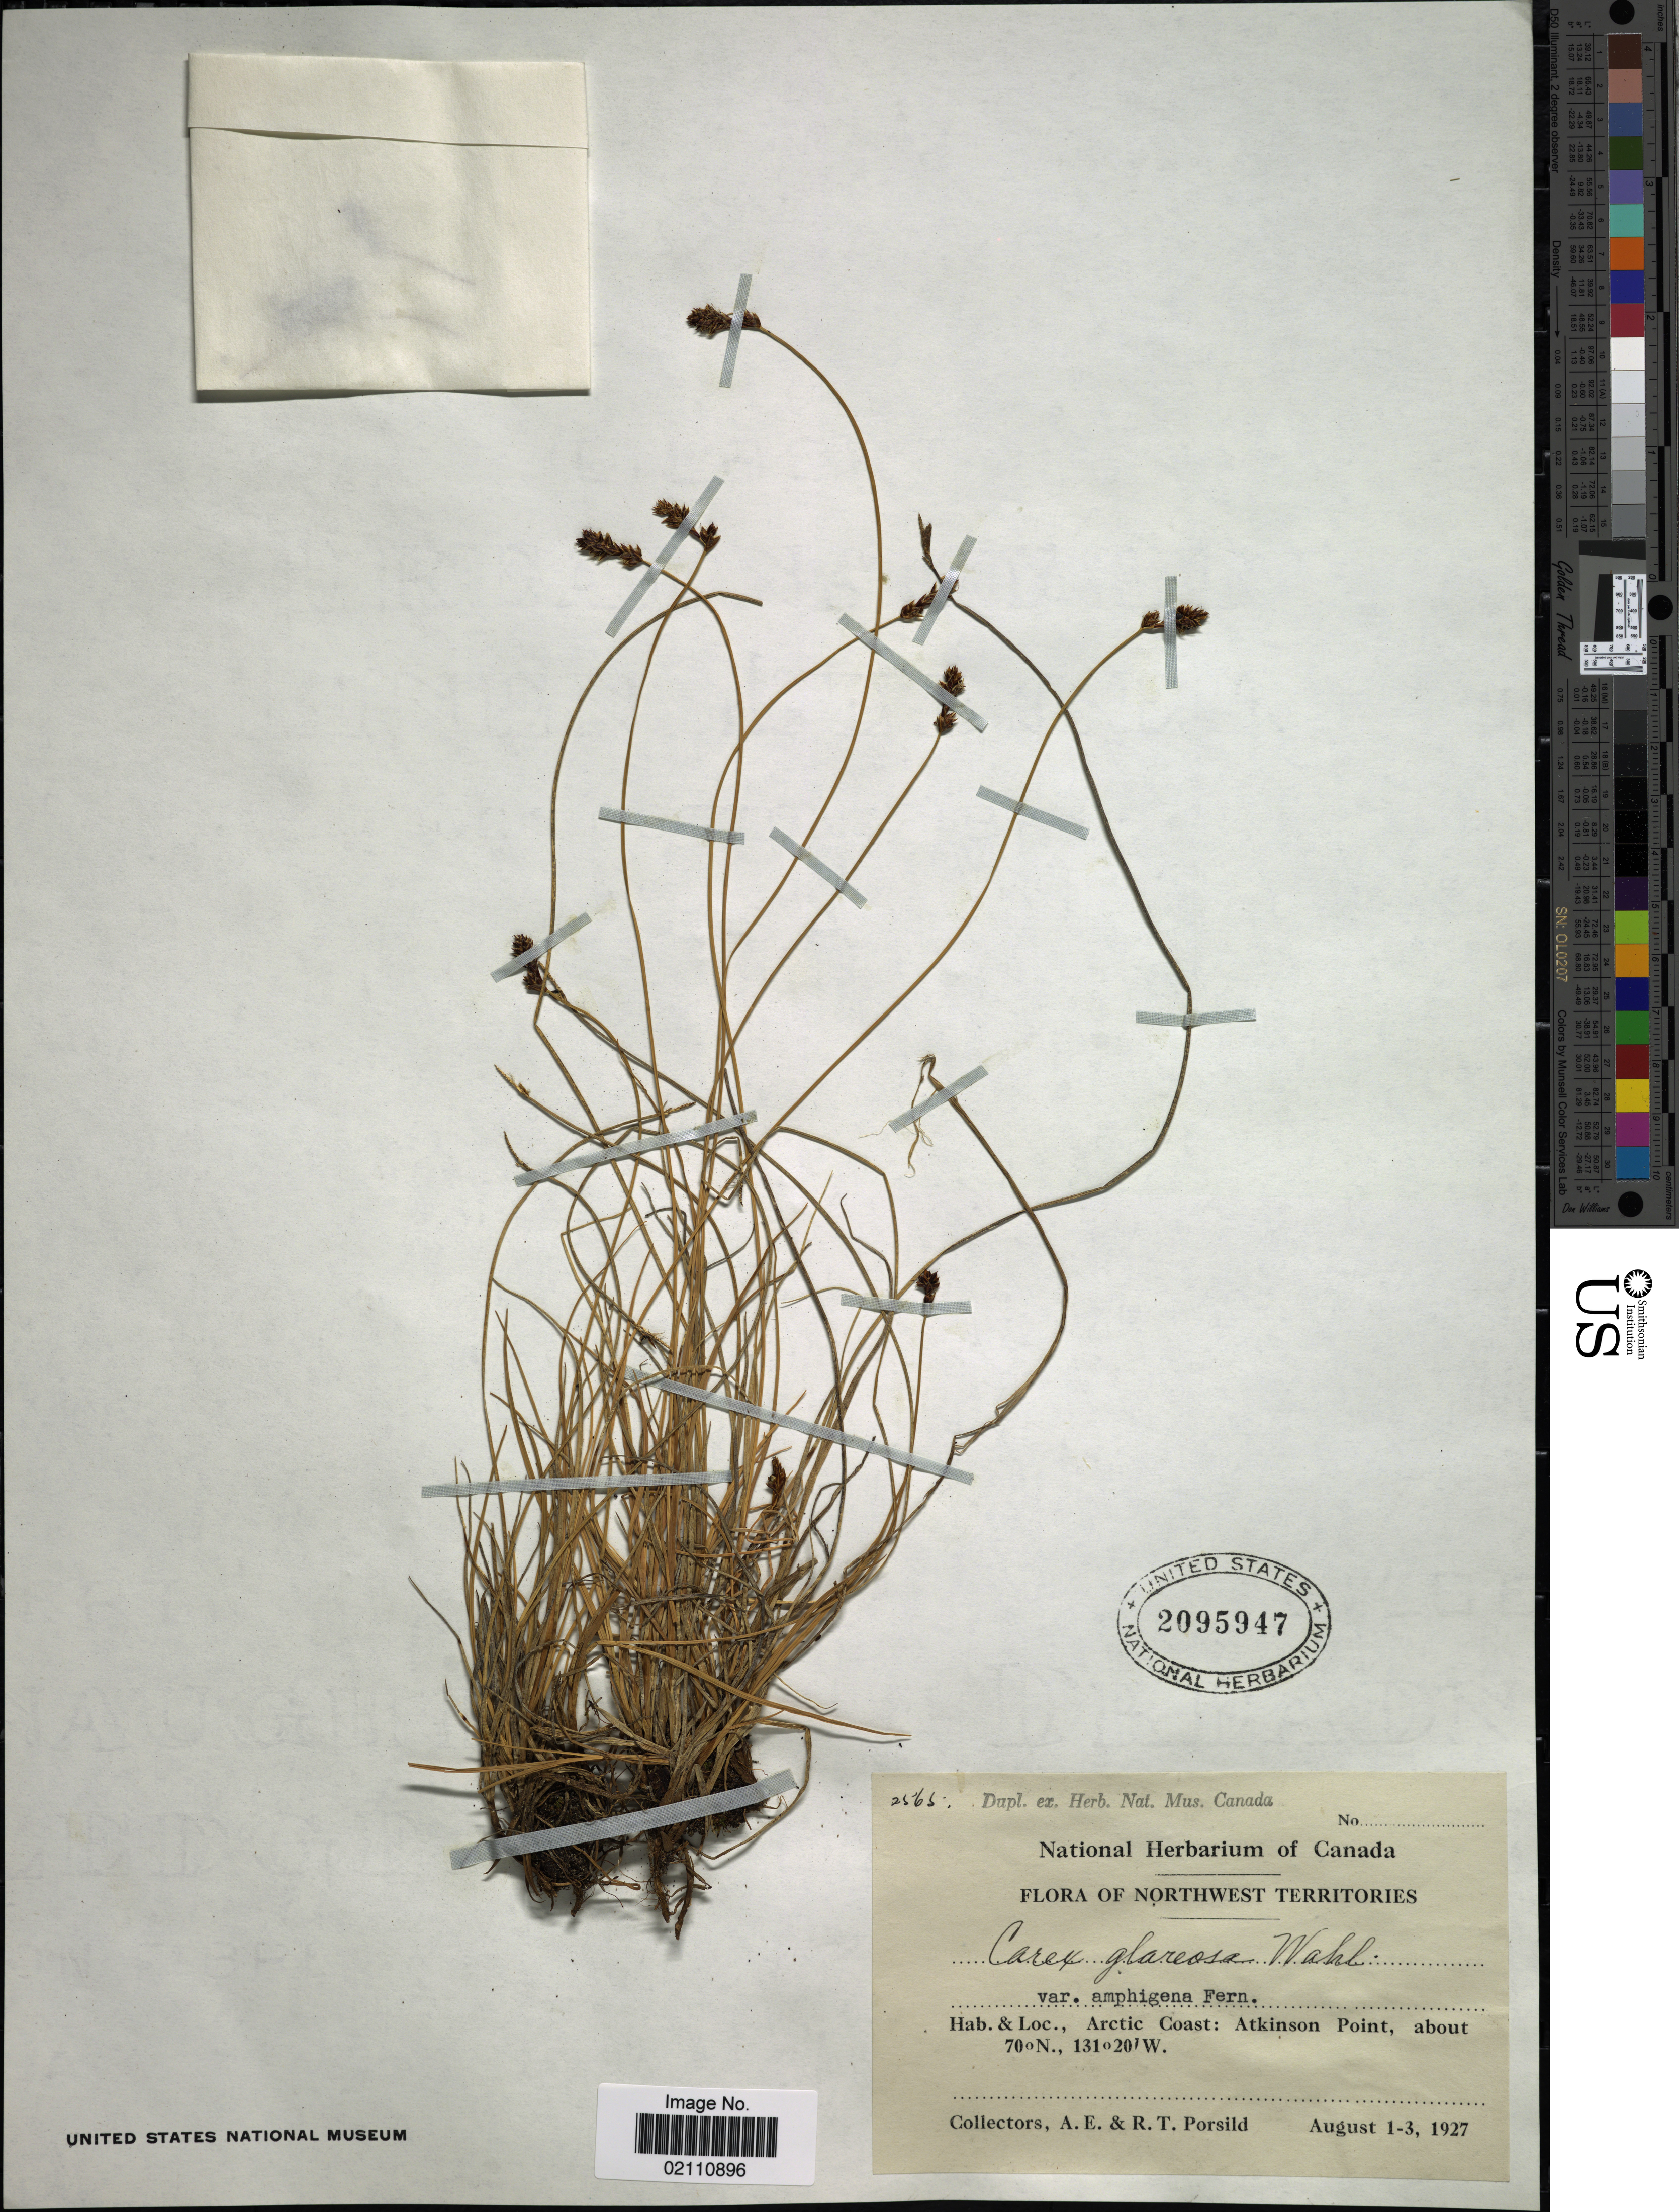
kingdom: Plantae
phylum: Tracheophyta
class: Liliopsida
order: Poales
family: Cyperaceae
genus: Carex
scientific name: Carex glareosa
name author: Schkuhr ex Wahlenb.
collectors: A. E. Porsild & R. T. Porsild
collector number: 2565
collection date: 1927-08-01/1927-08-03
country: Canada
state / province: Northwest Territories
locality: Arctic Coast: Atkinson Point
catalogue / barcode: US 2095947